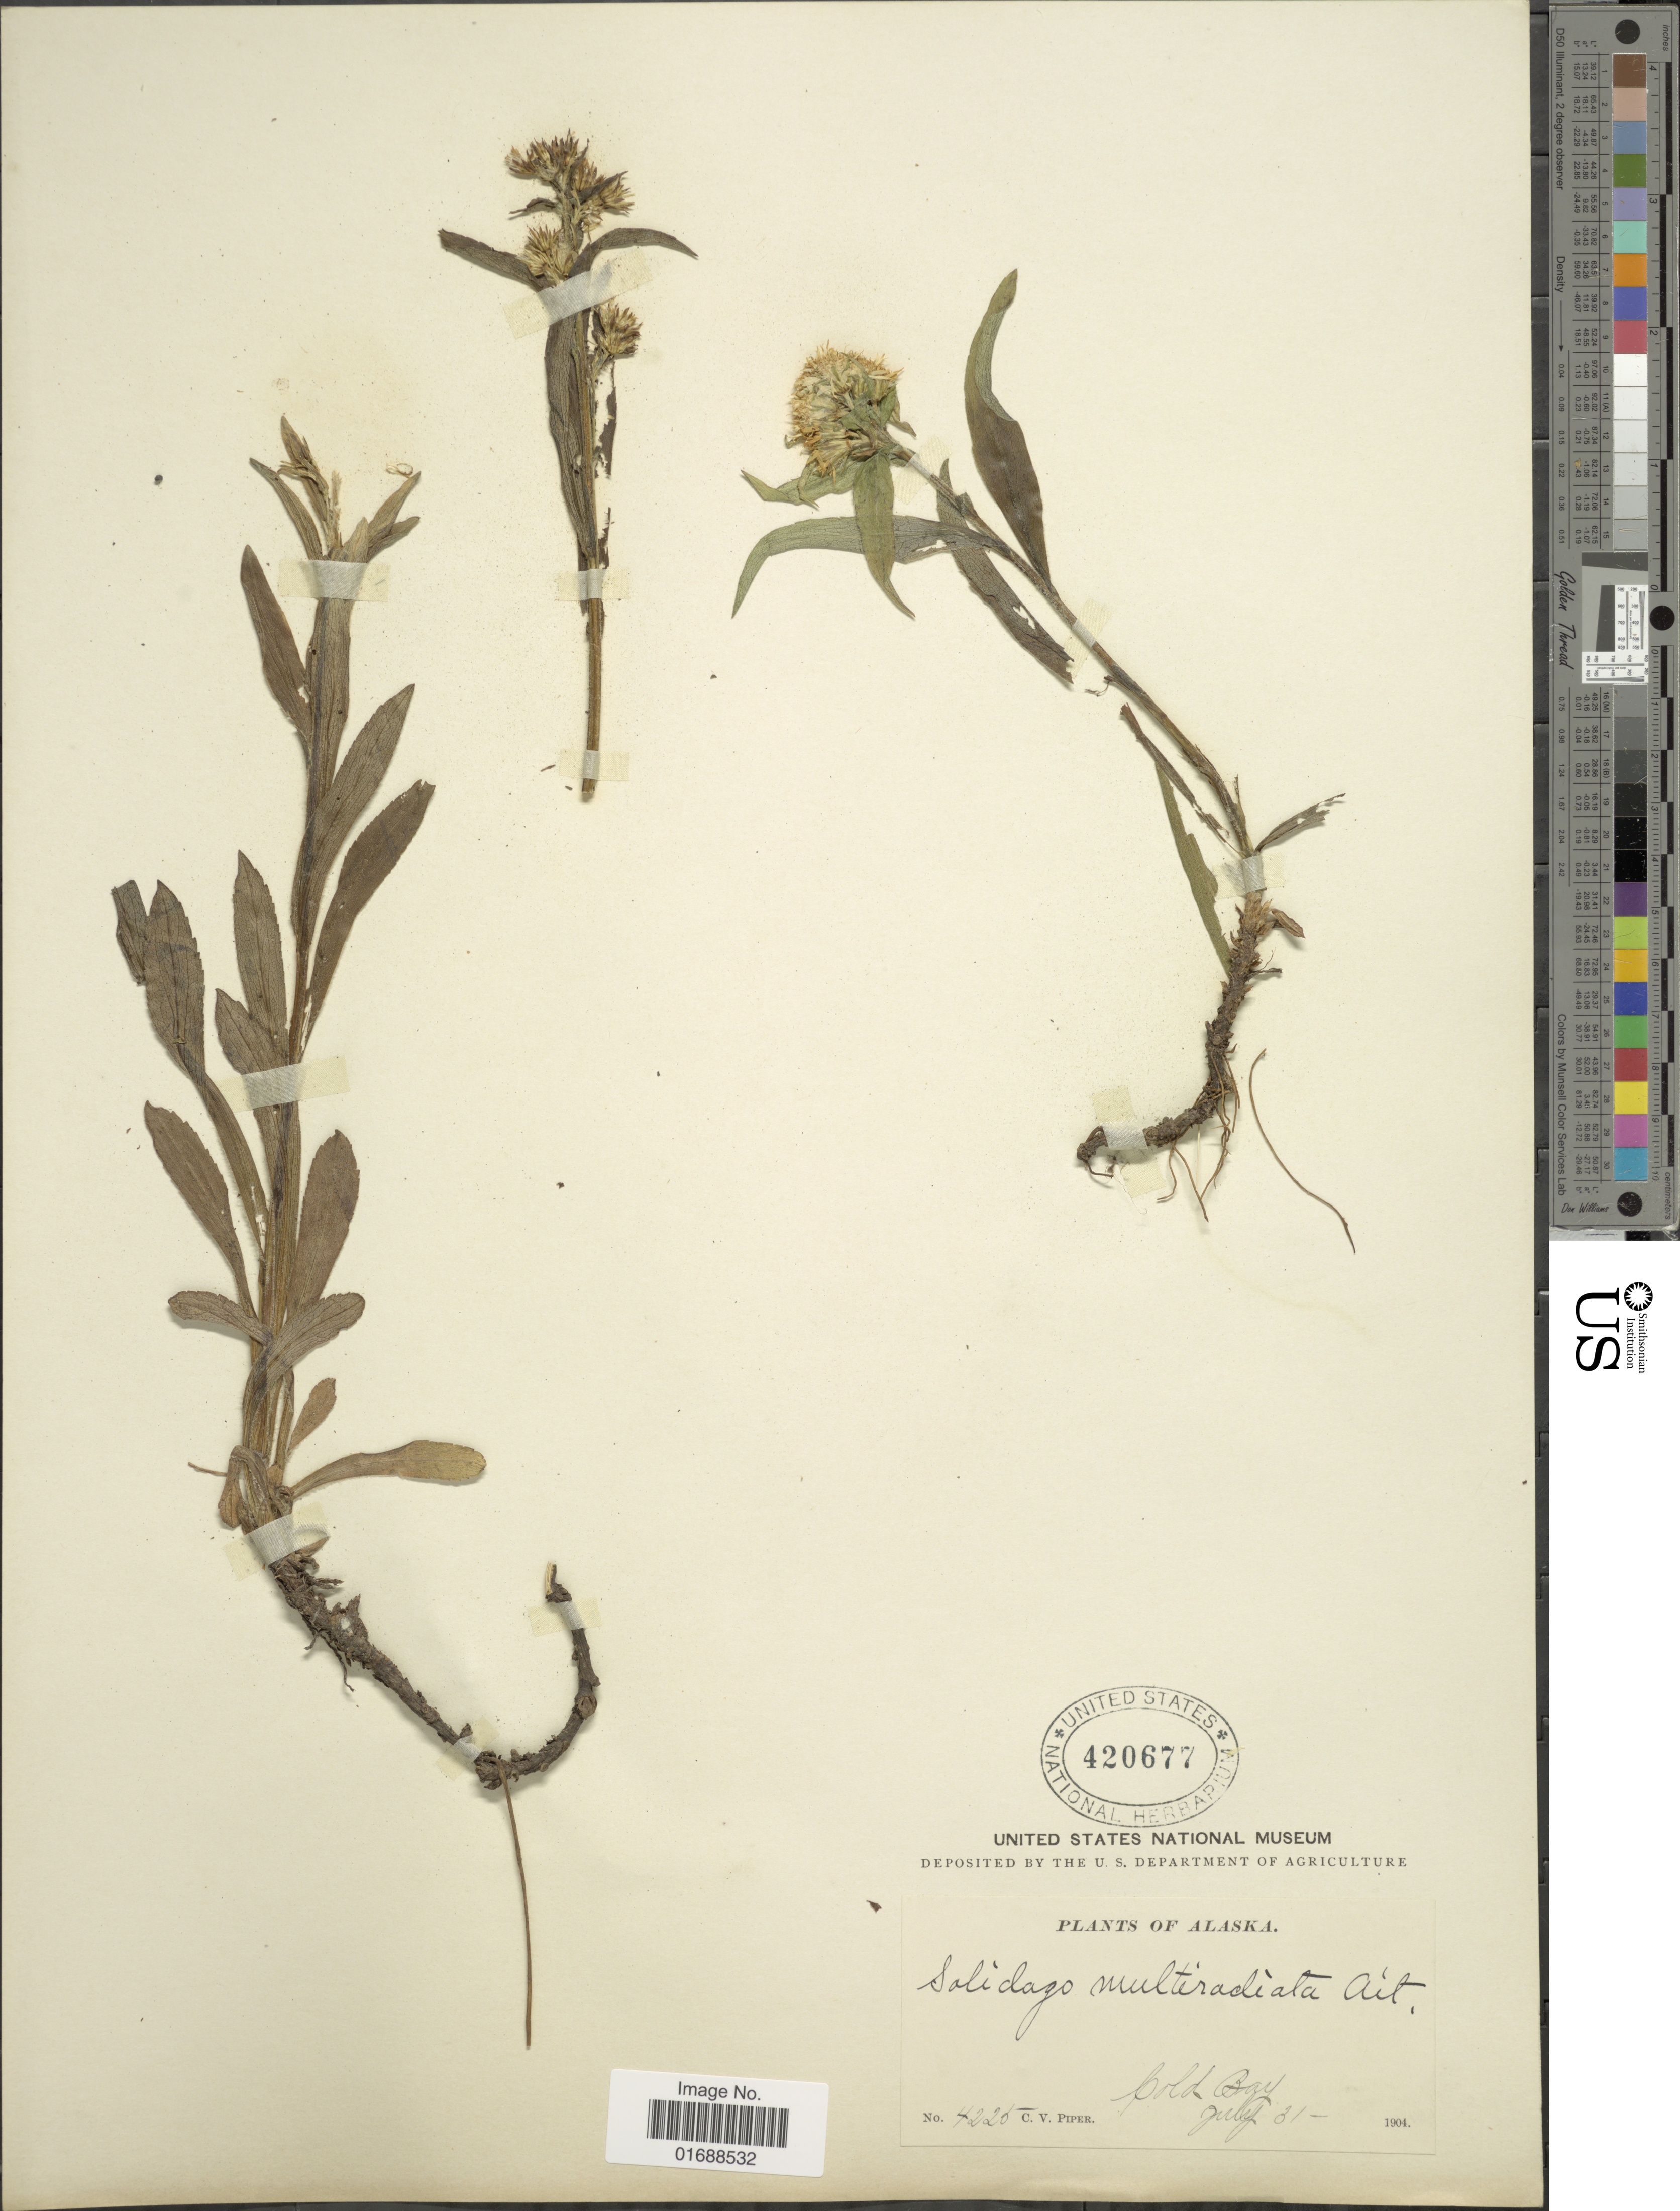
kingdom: Plantae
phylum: Tracheophyta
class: Magnoliopsida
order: Asterales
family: Asteraceae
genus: Solidago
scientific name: Solidago multiradiata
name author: Aiton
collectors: C. V. Piper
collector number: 4225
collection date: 1904-07-31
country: United States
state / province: Alaska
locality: Cold Bay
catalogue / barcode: US 420677